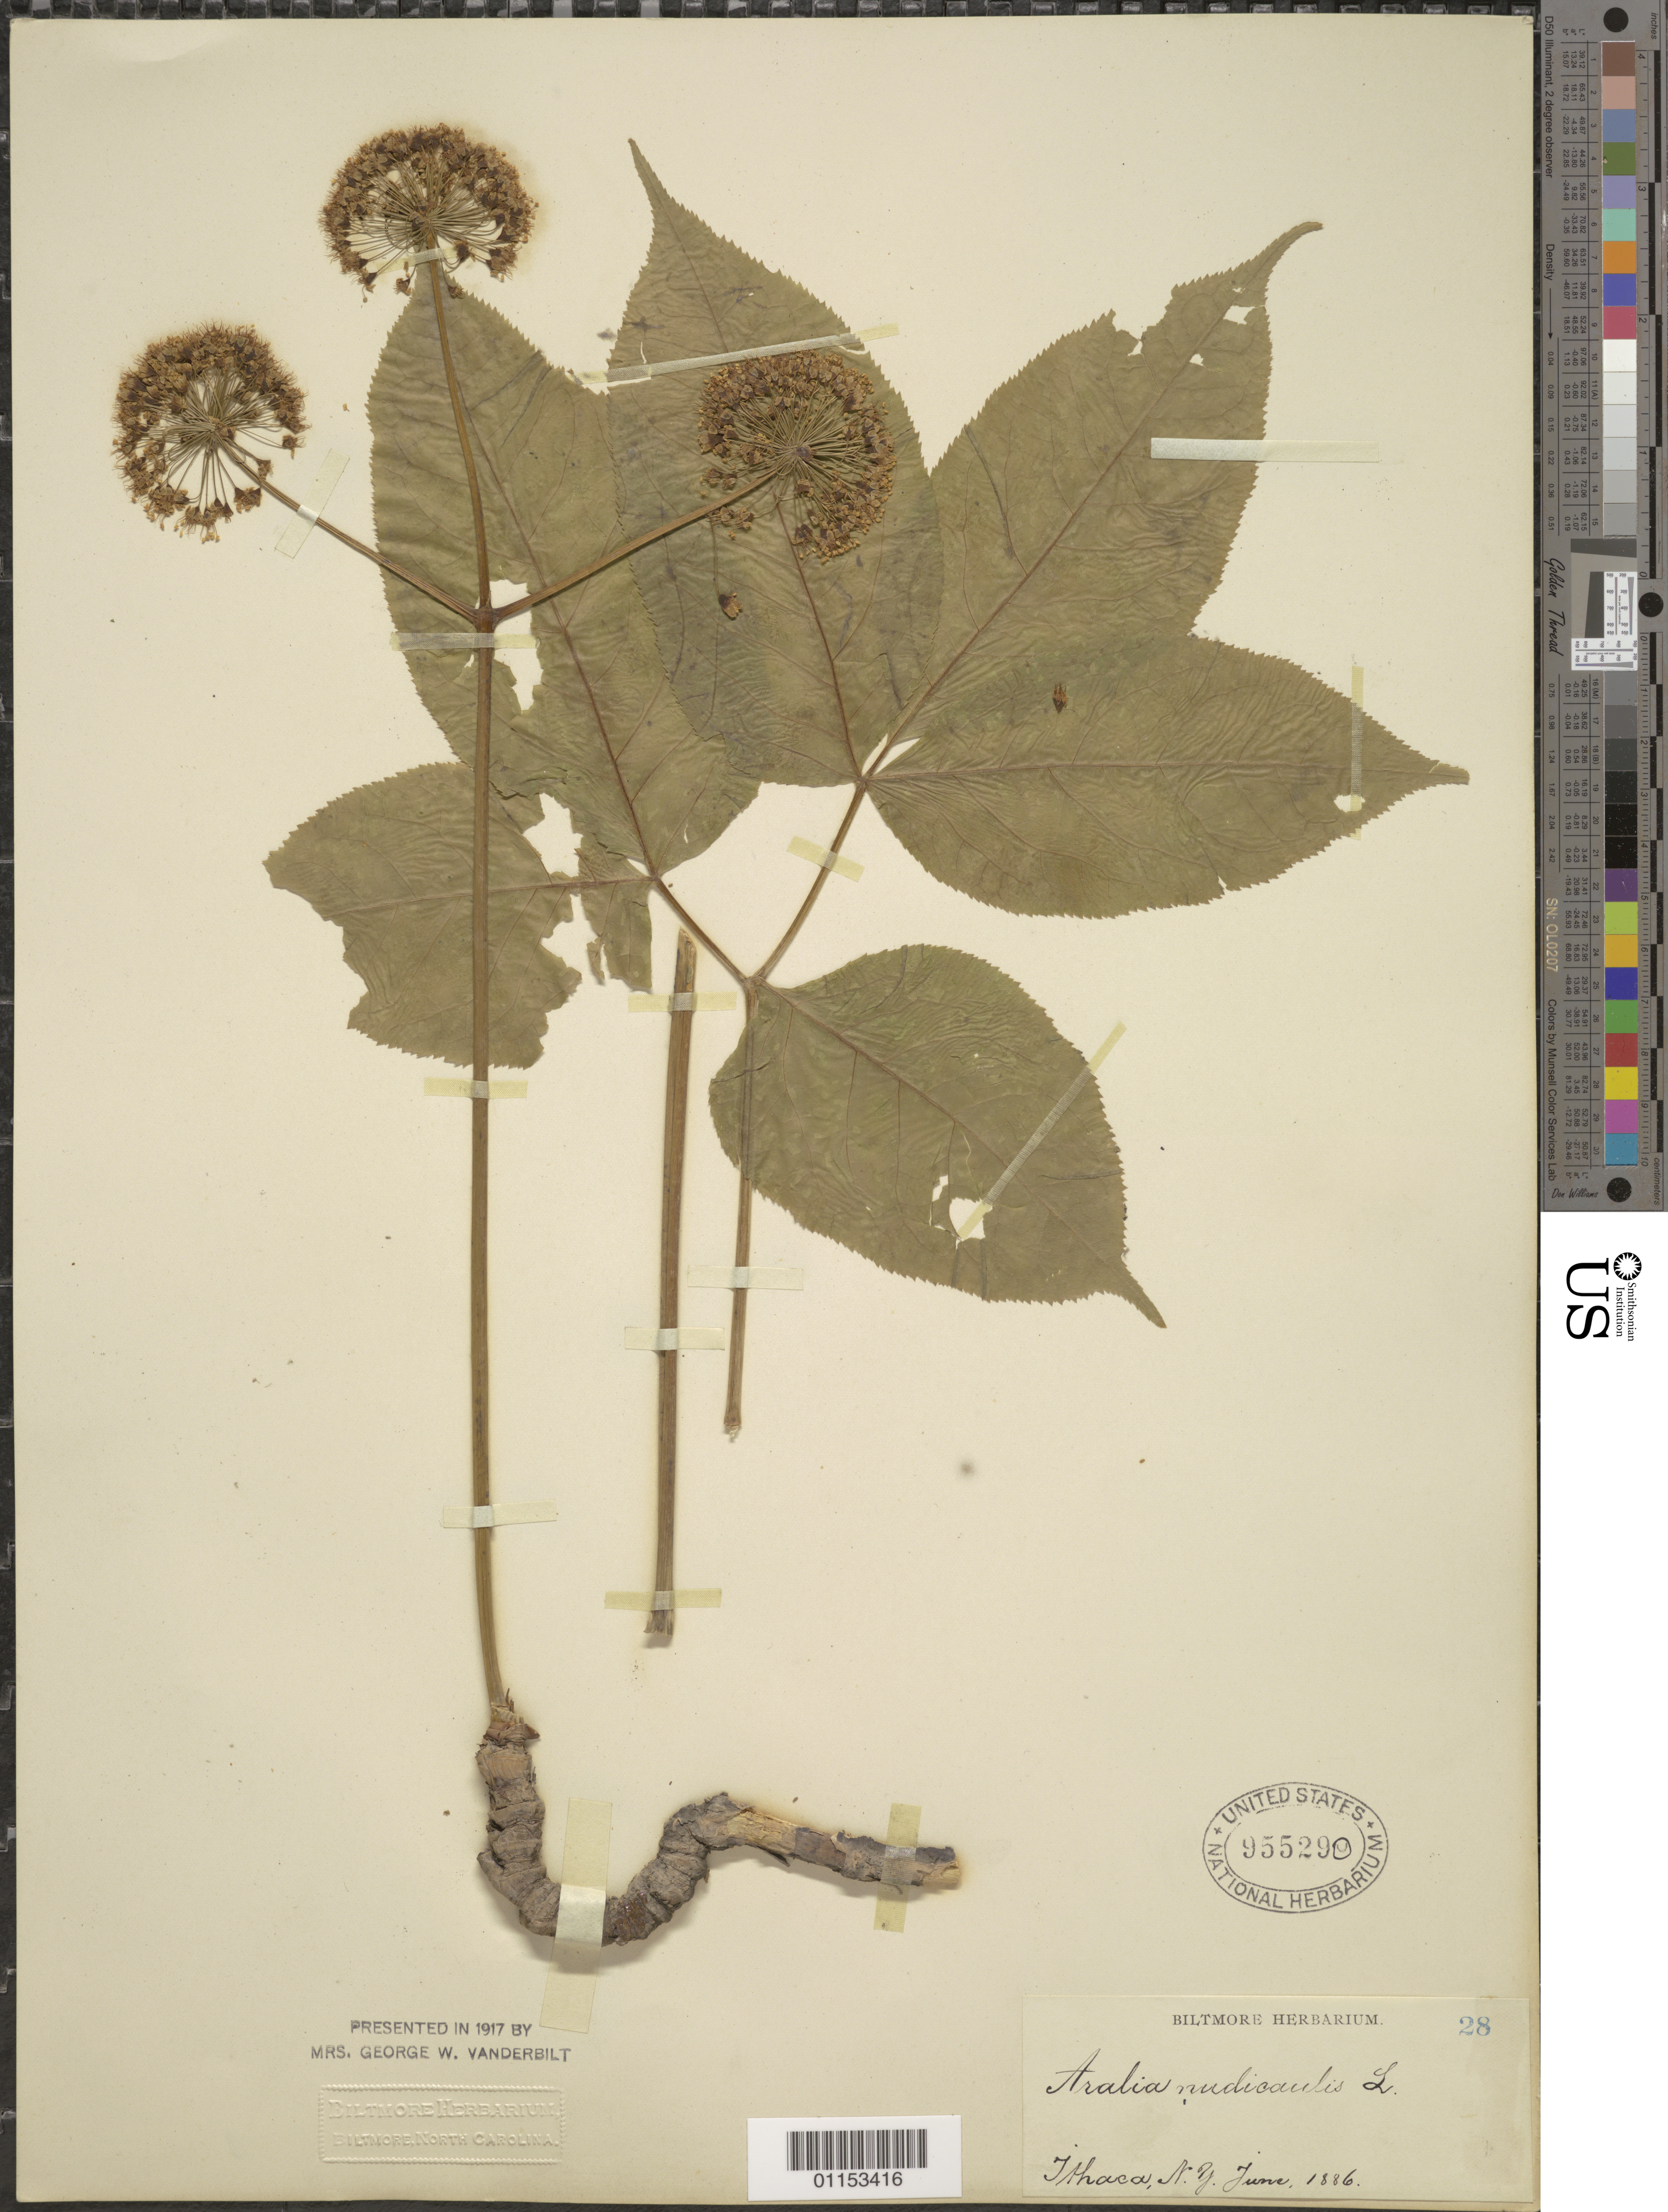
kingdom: Plantae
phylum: Tracheophyta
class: Magnoliopsida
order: Apiales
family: Araliaceae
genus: Aralia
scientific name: Aralia nudicaulis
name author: L.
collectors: ex herb. Biltmore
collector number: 28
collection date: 1886-06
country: United States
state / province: New York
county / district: Ithaca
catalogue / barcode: US 955290